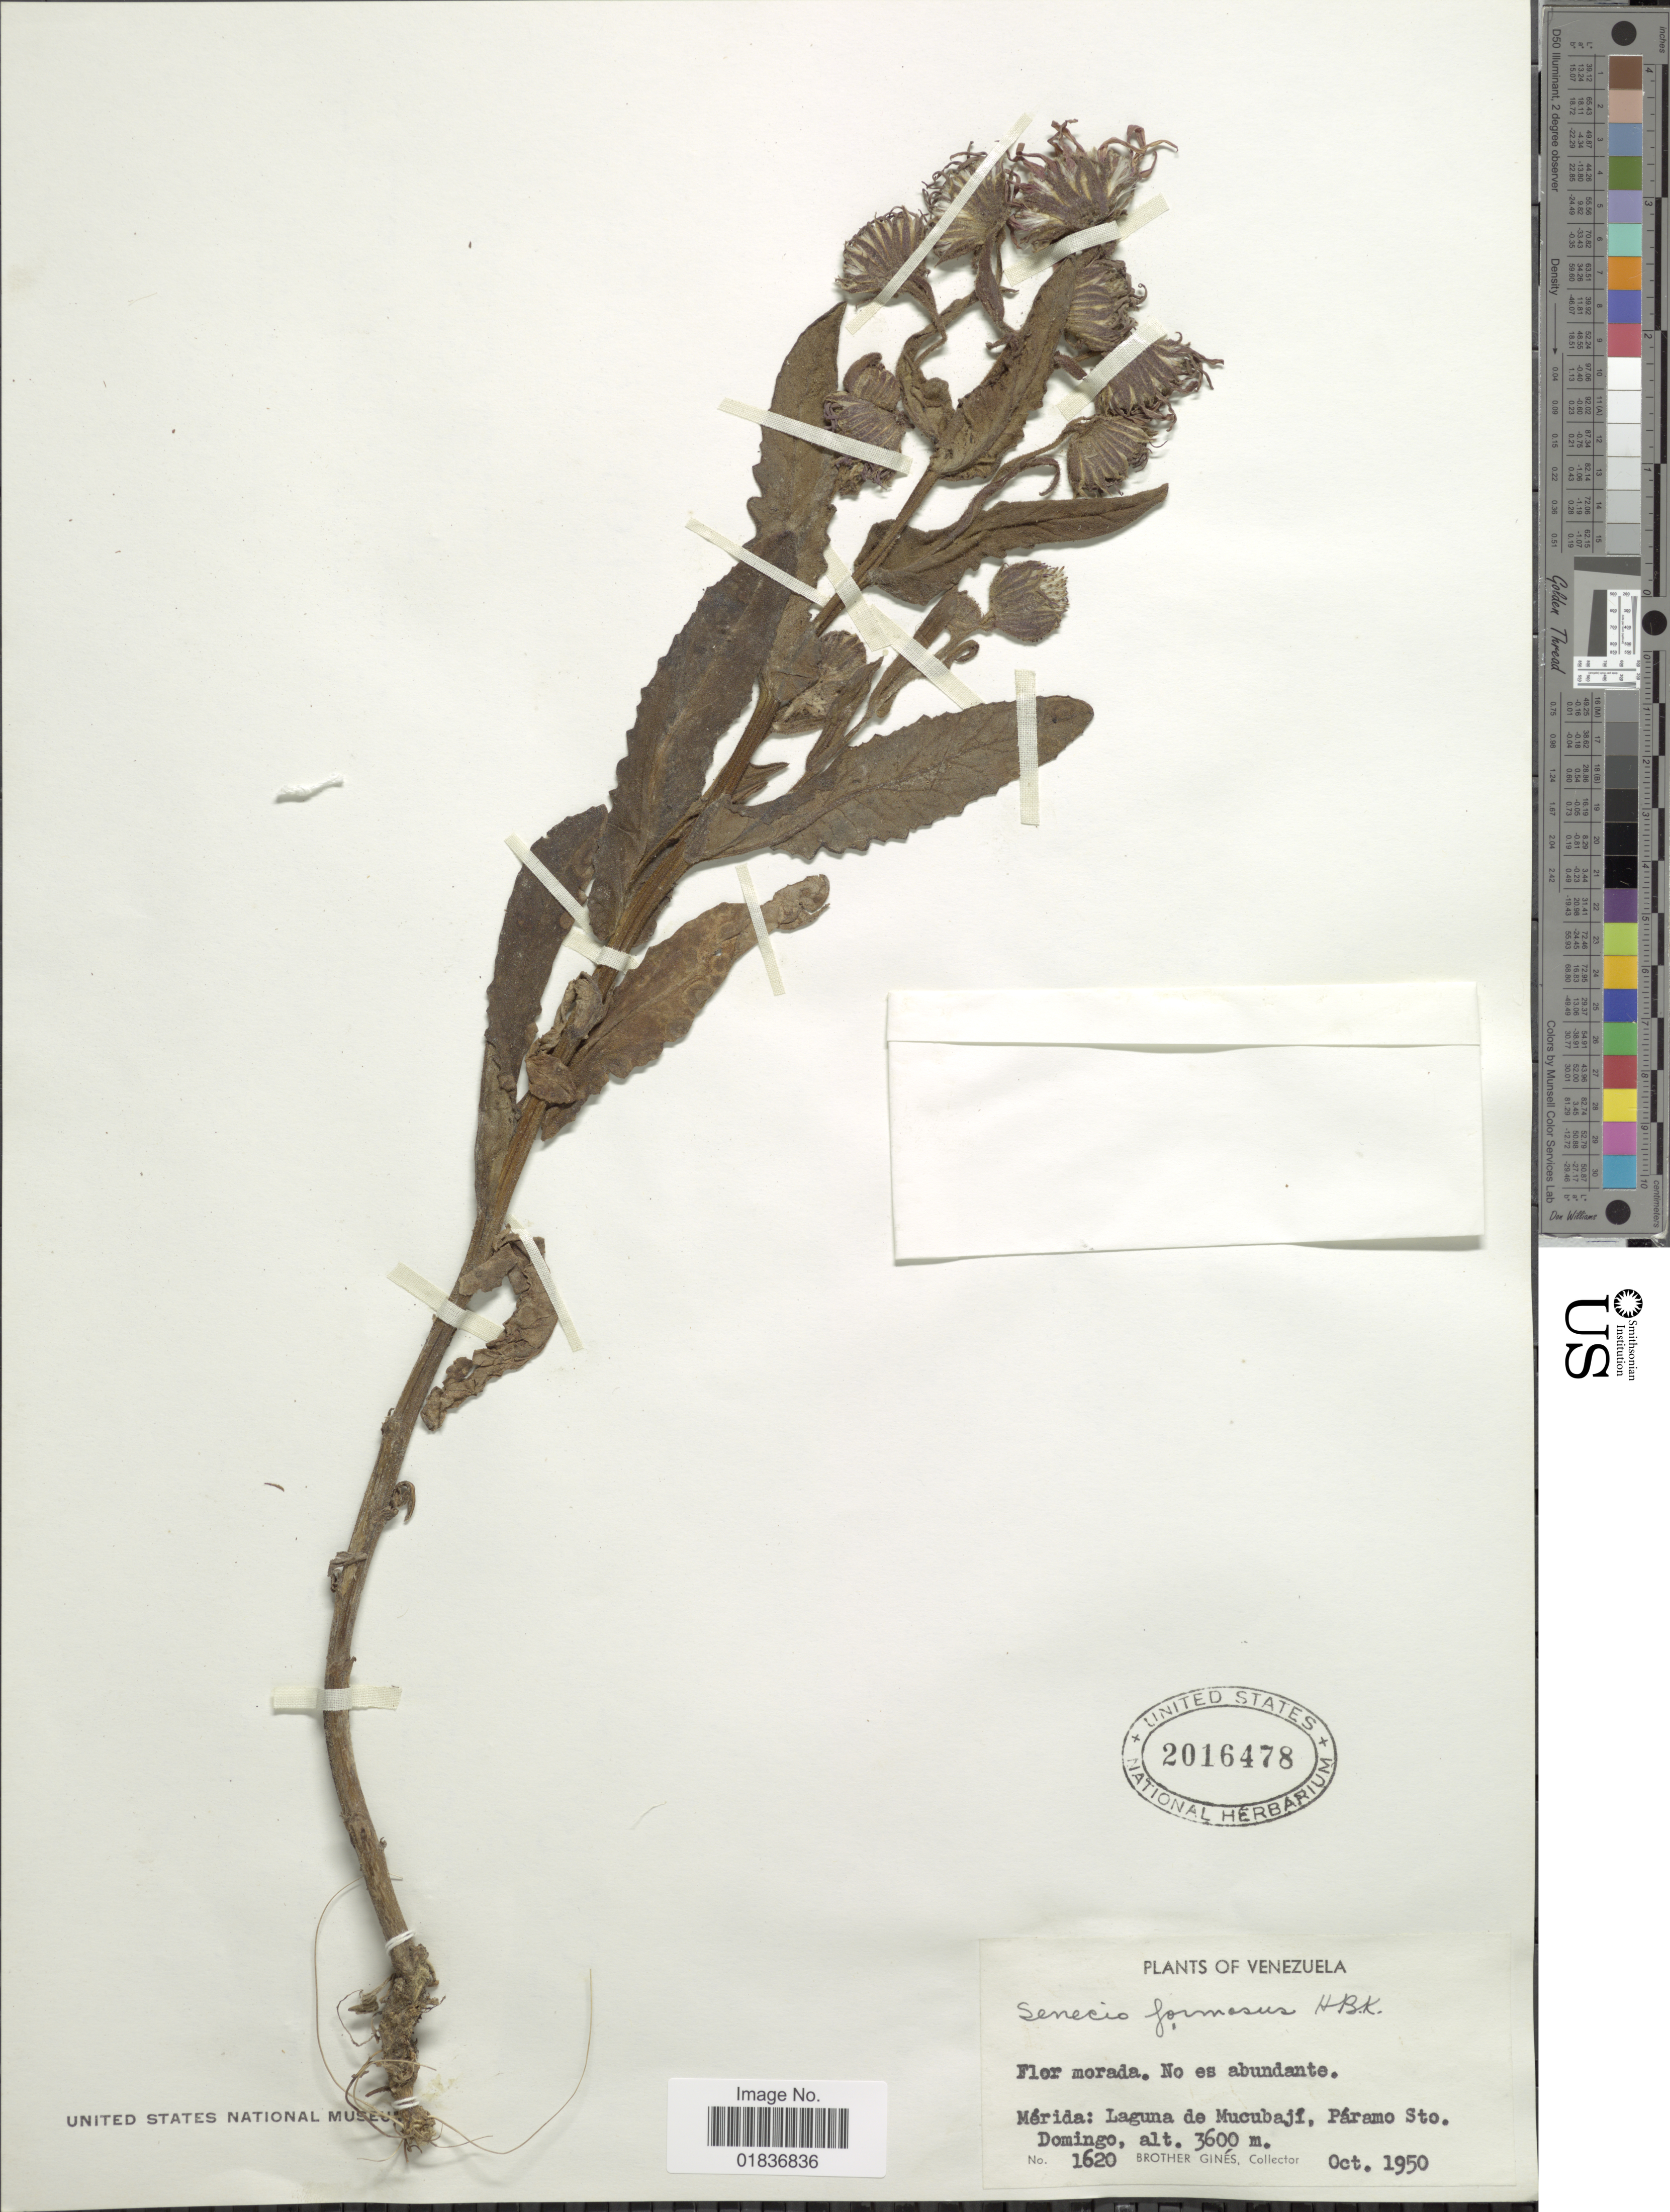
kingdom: Plantae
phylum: Tracheophyta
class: Magnoliopsida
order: Asterales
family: Asteraceae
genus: Senecio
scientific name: Senecio wedglacialis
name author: Cuatrec.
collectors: Bro. Gines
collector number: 1620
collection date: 1950-10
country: Venezuela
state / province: Mérida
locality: Merida: Laguna de Mucubaji, Paramo Sto. Domingo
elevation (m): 3600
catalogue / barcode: US 2016478